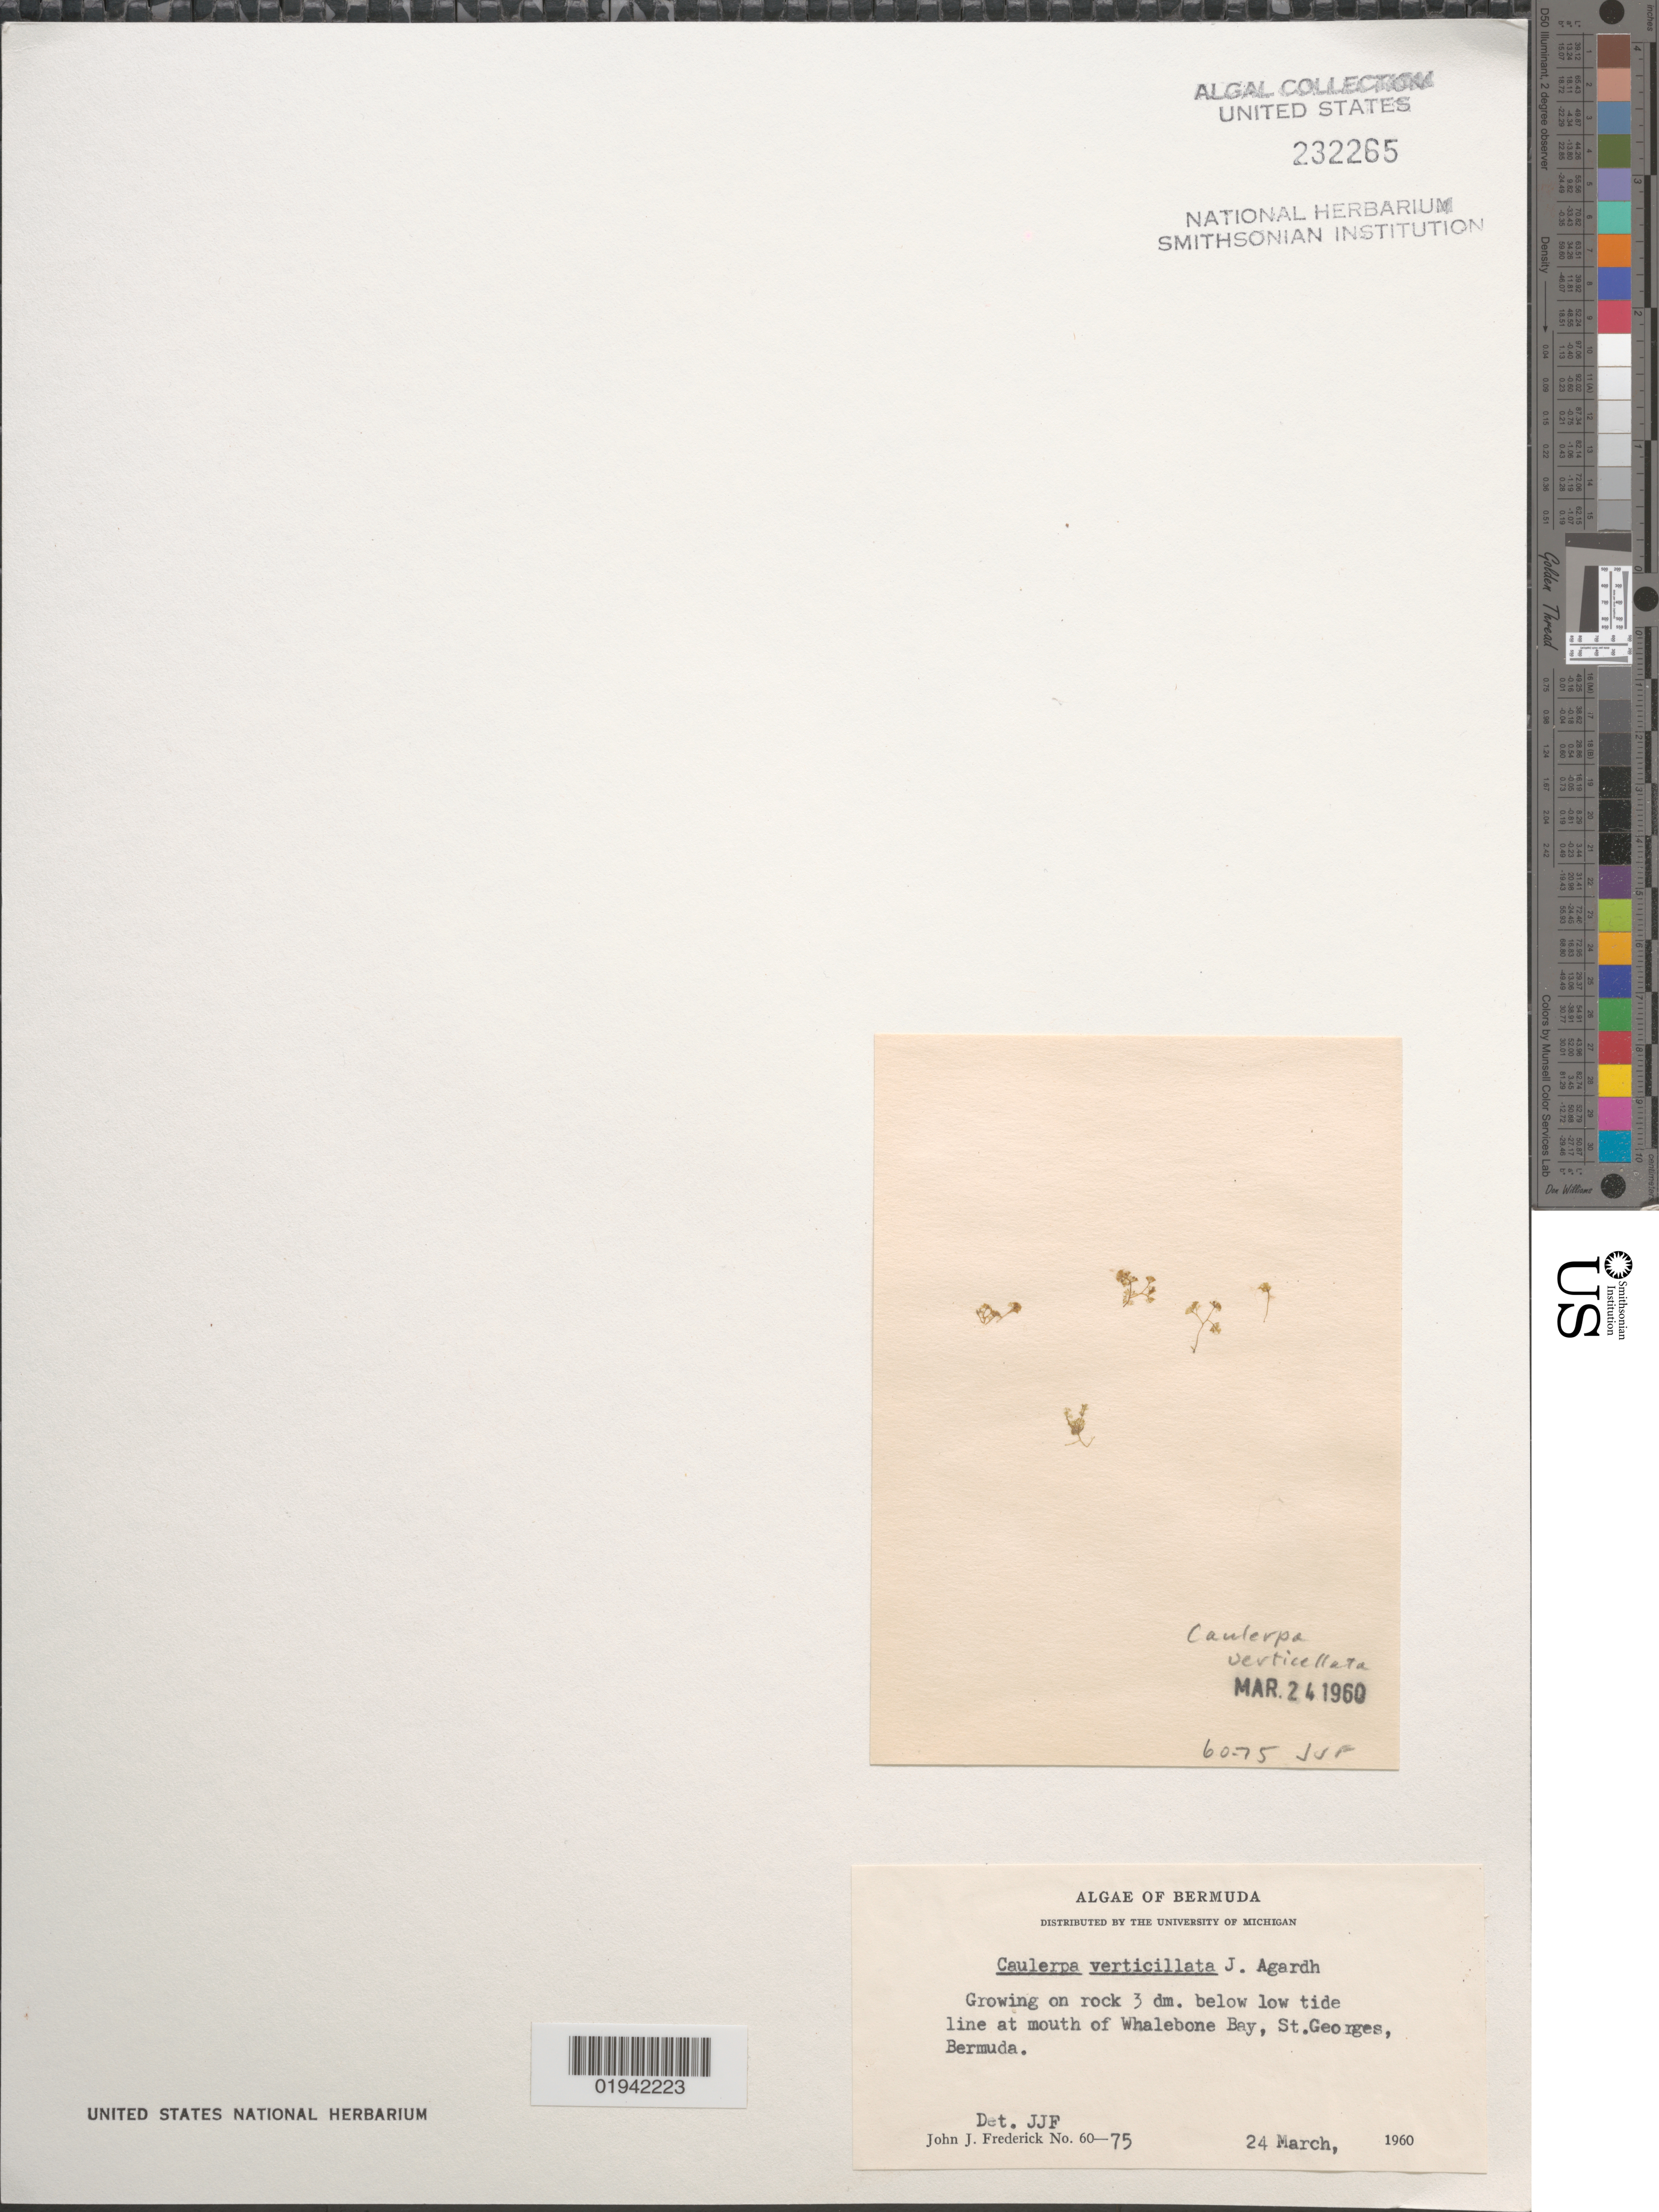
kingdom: Plantae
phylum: Chlorophyta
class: Ulvophyceae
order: Bryopsidales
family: Caulerpaceae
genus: Caulerpa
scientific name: Caulerpa verticillata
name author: J. Agardh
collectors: J. Frederick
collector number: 60-75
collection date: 1960-03-24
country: Bermuda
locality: Growing on rock 3 dm. below low tide line at mouth of Whalebone Bay, St. Georges.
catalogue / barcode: US 232265